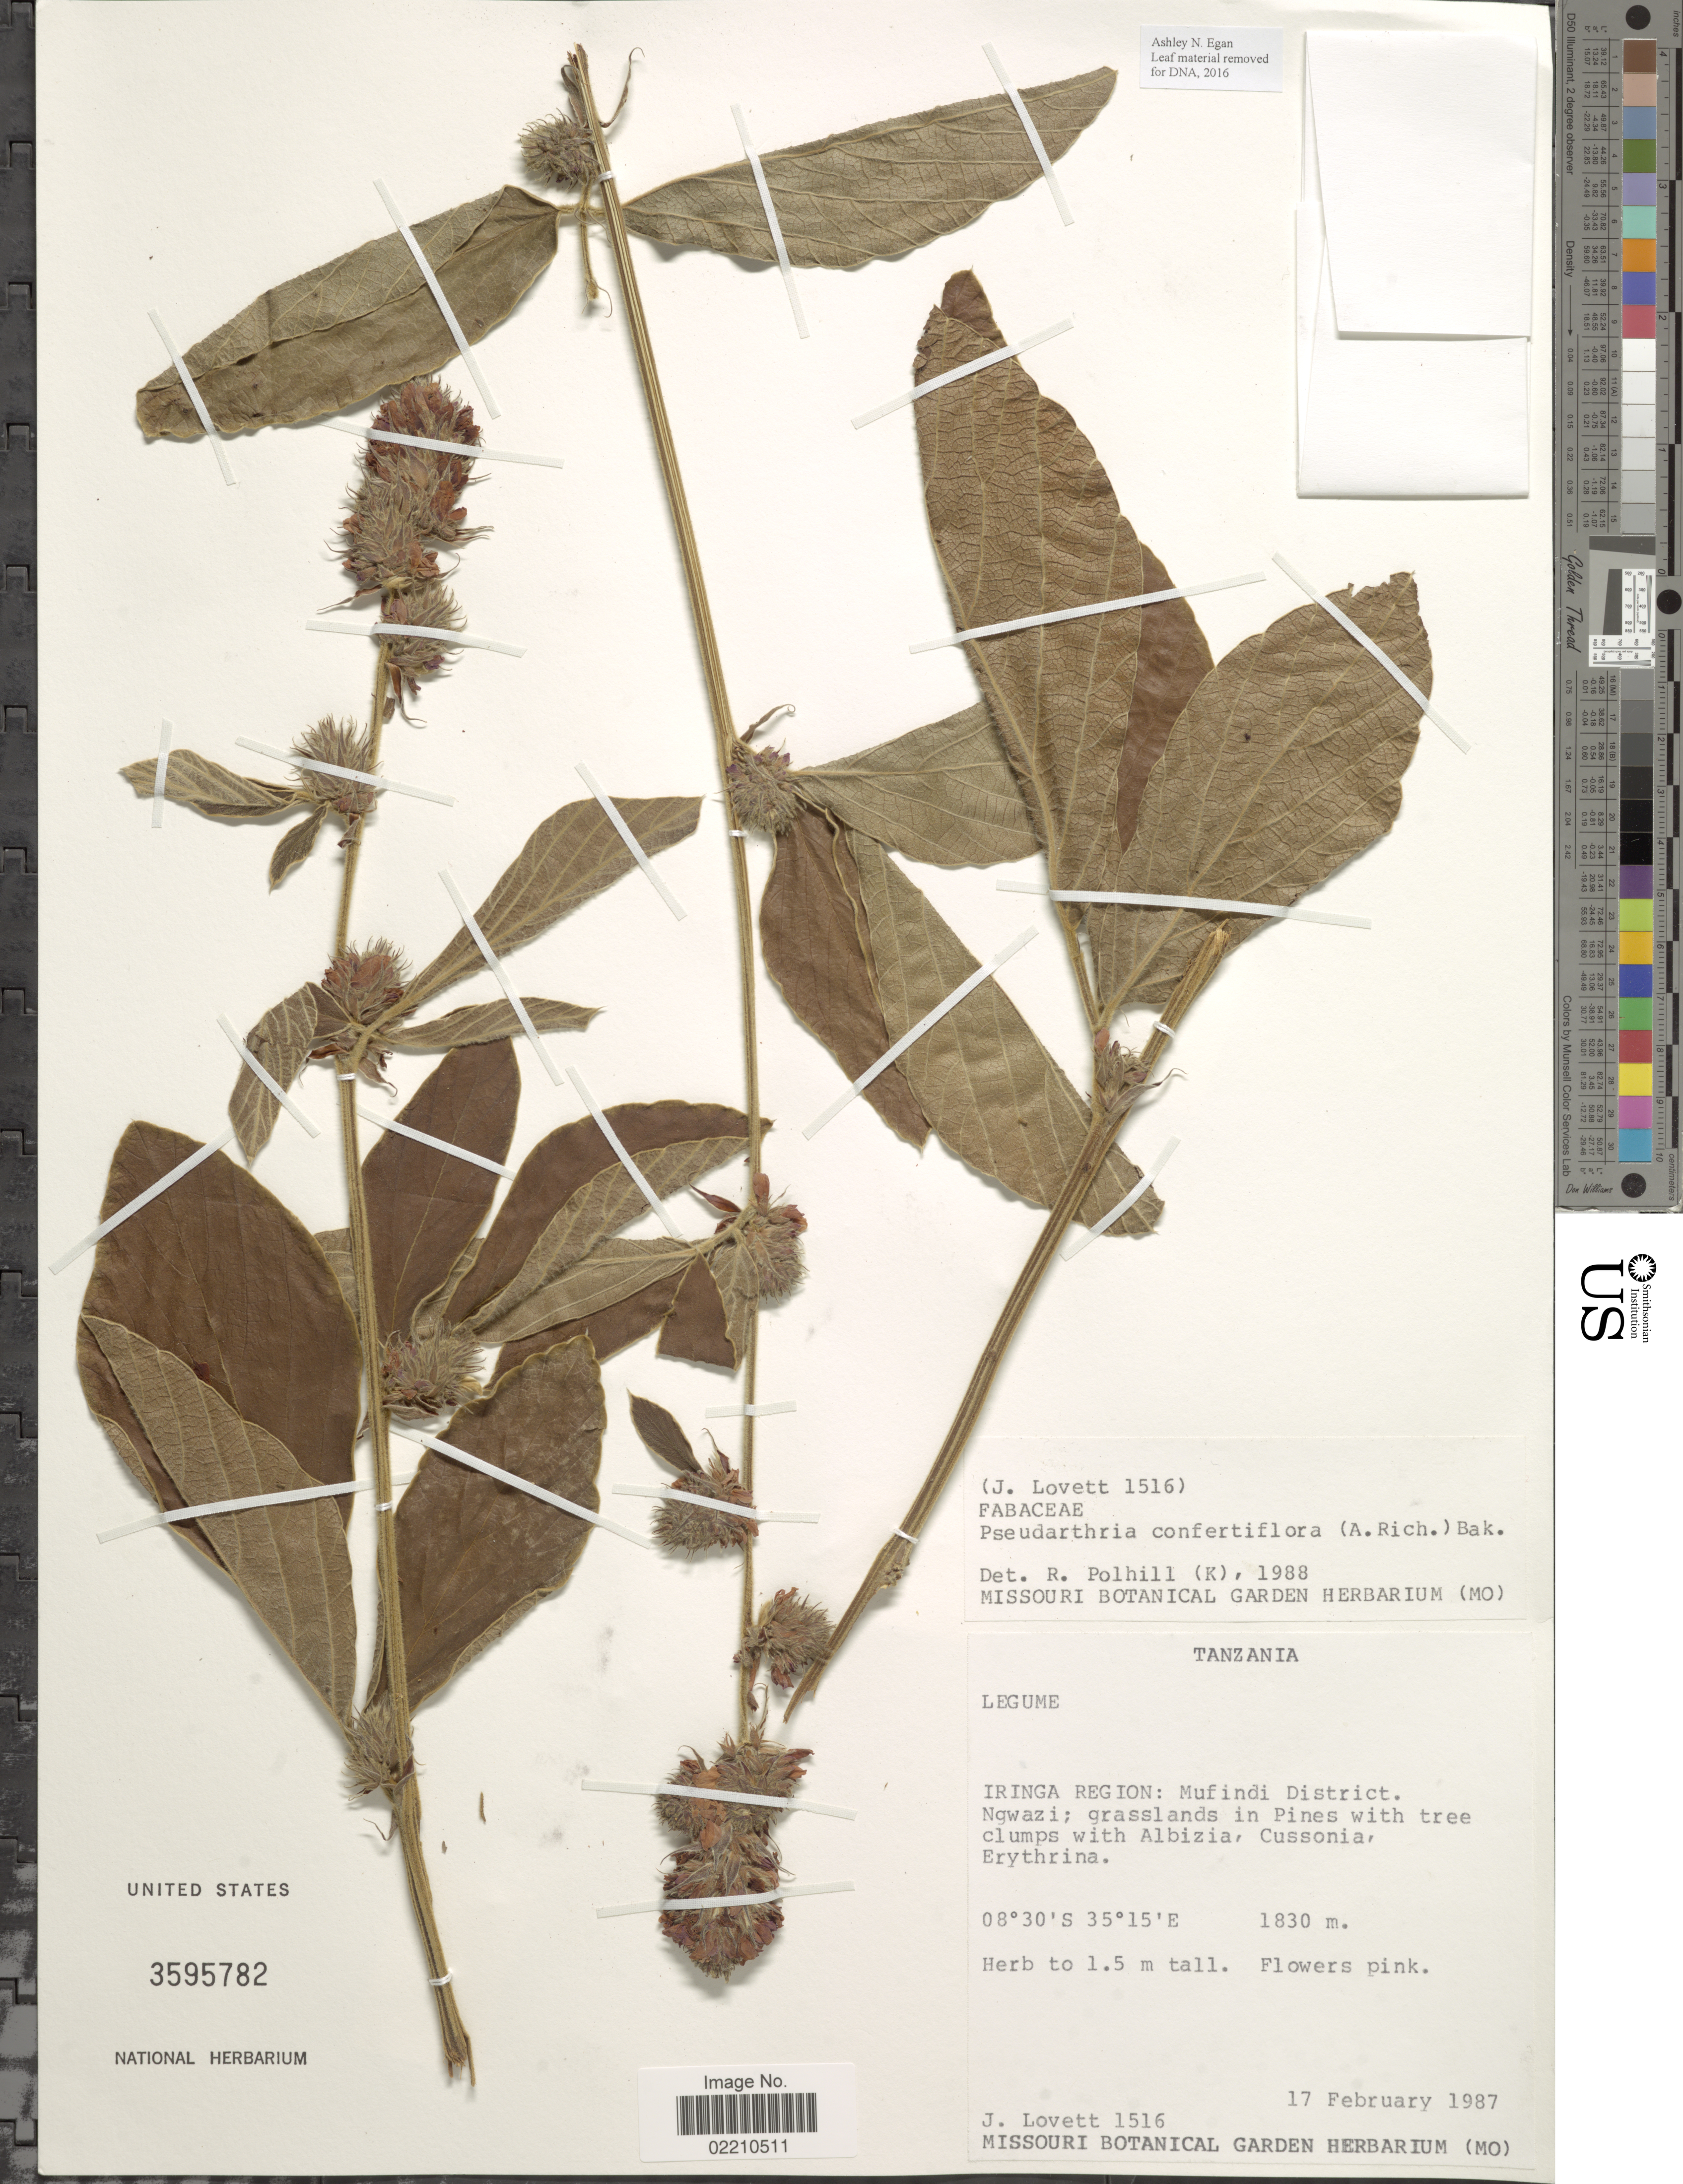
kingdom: Plantae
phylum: Tracheophyta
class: Magnoliopsida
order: Fabales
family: Fabaceae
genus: Pseudarthria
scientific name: Pseudarthria confertiflora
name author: (A. Rich.) Baker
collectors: J. Lovett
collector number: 1516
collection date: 1987-02-17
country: Tanzania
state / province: Iringa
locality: Iringa Region: Mufindi District, Ngwazi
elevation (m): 1830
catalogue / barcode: US 3595782